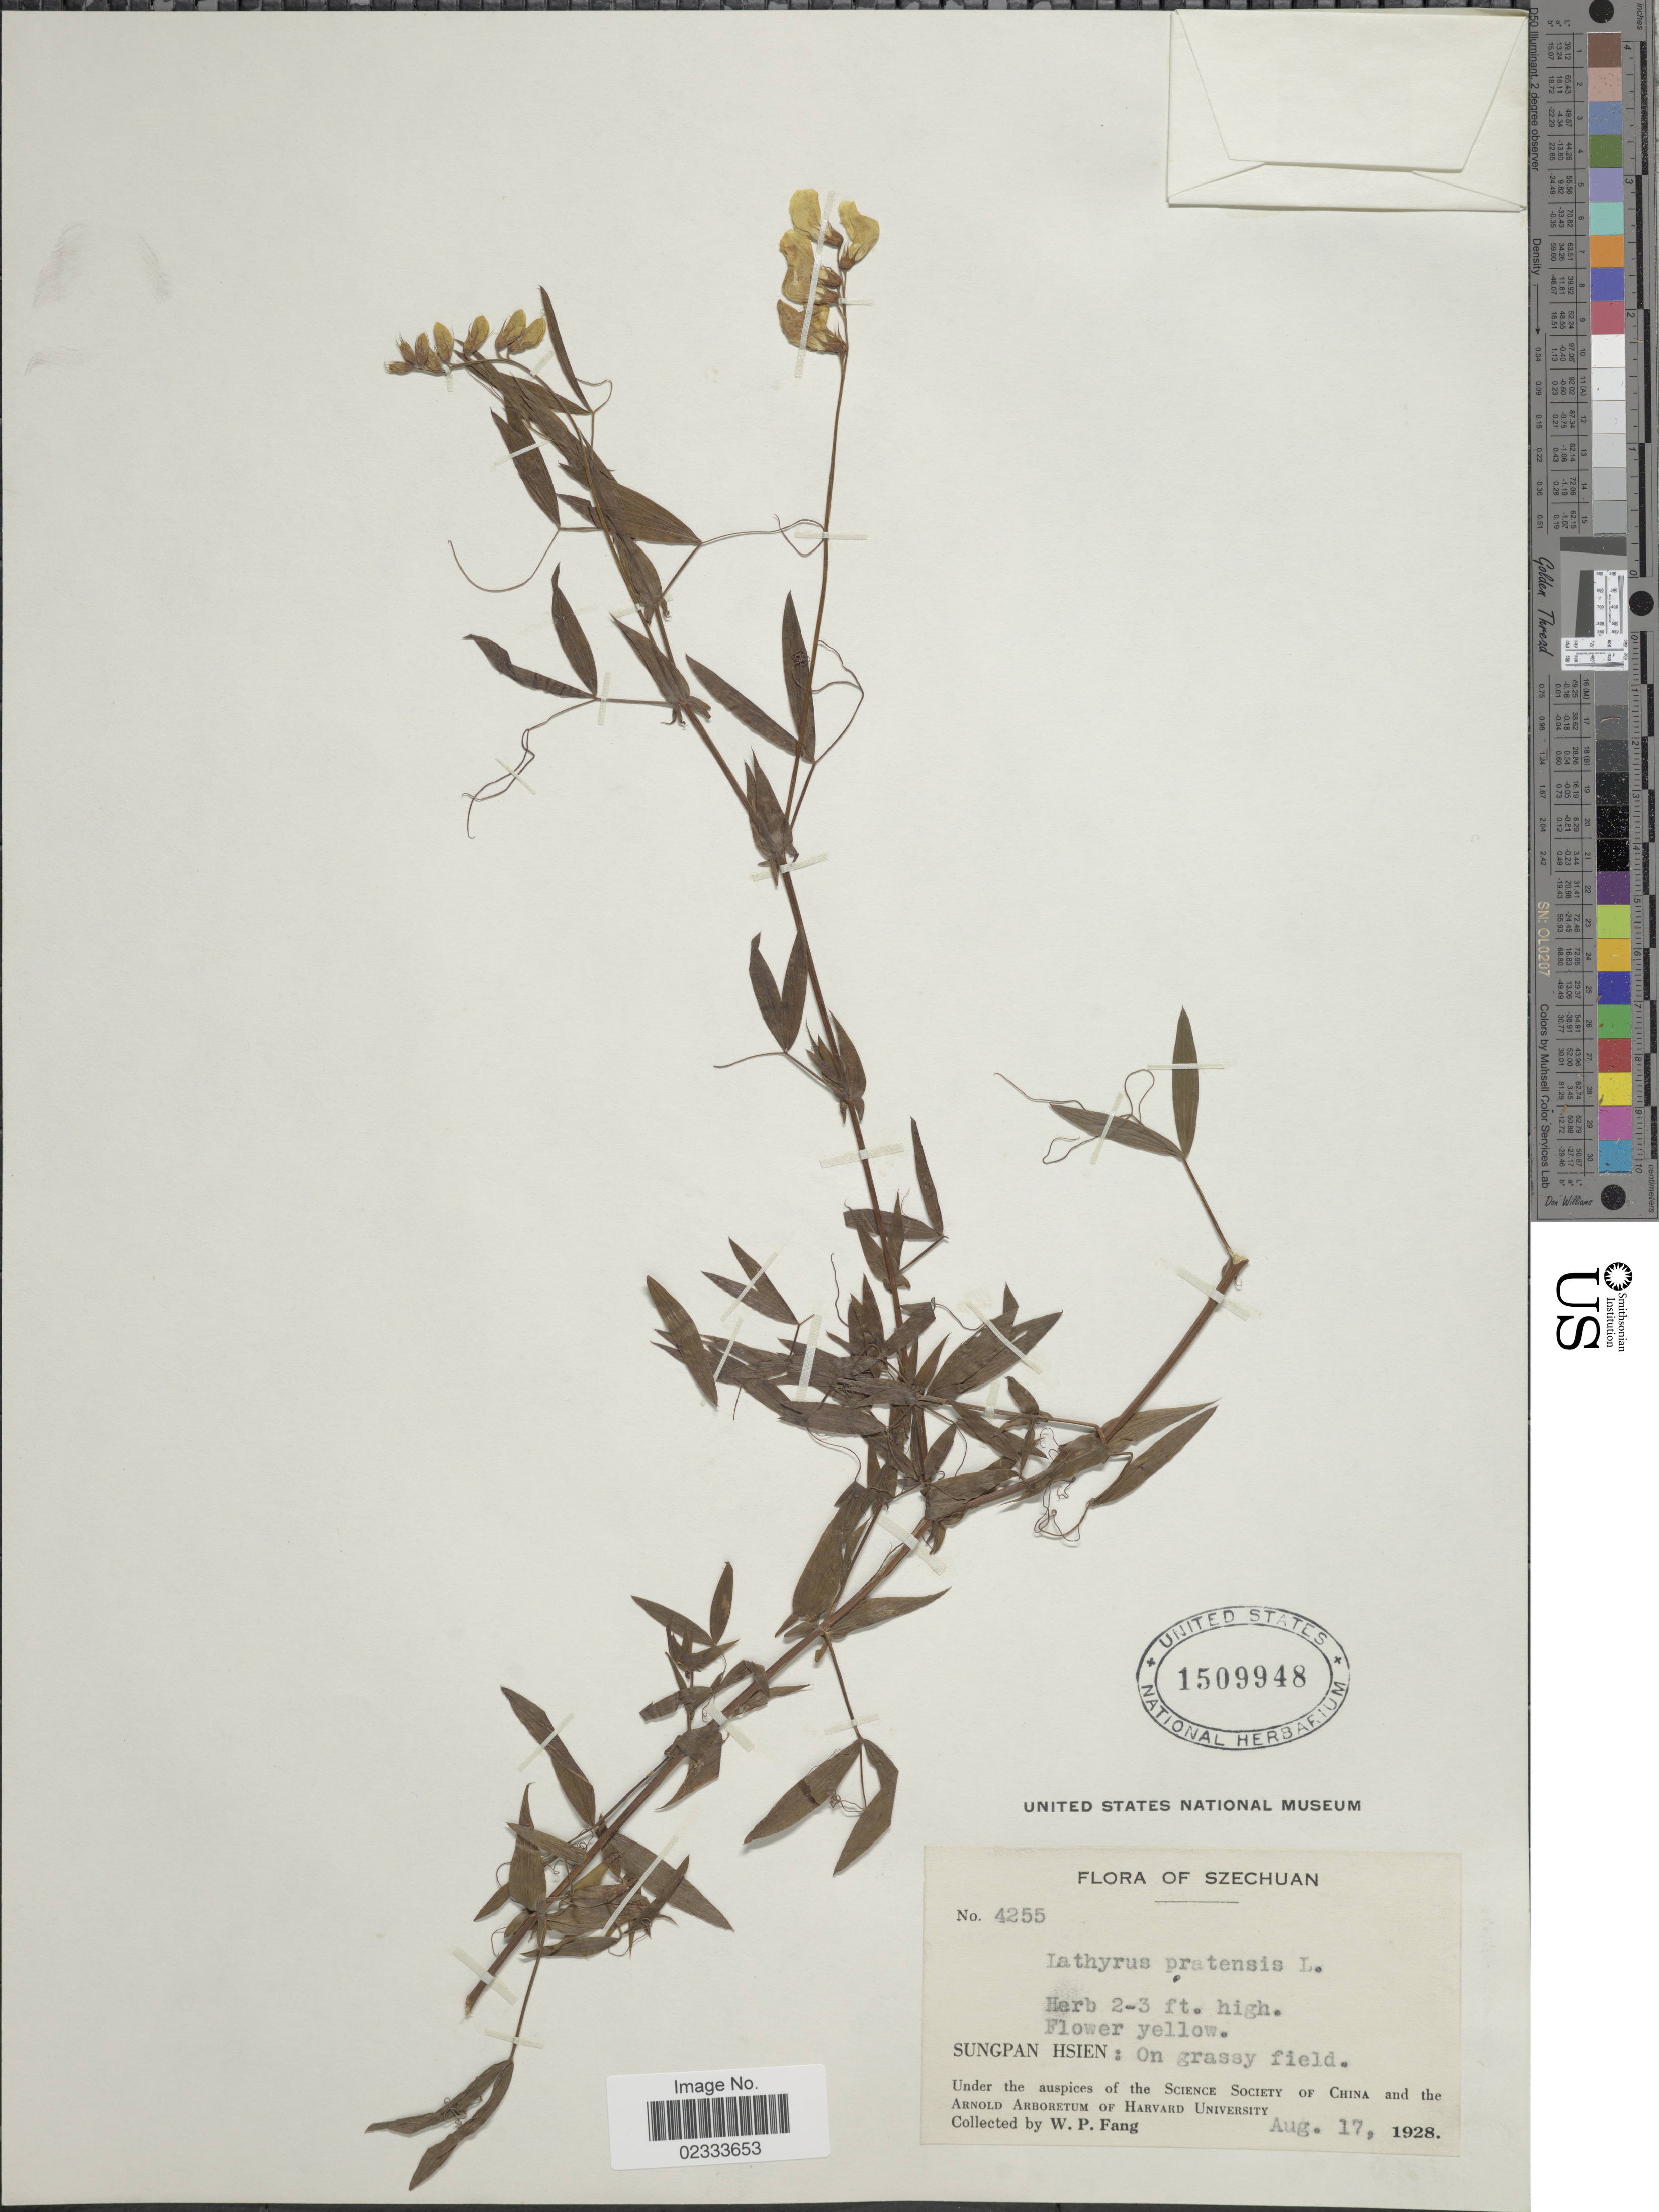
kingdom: Plantae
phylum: Tracheophyta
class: Magnoliopsida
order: Fabales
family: Fabaceae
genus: Lathyrus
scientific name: Lathyrus pratensis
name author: L.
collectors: W. P. Fang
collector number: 4255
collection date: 1928-08-17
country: China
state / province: Sichuan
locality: Szechuan, Sungpan Hsien: on grassy field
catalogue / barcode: US 1509948